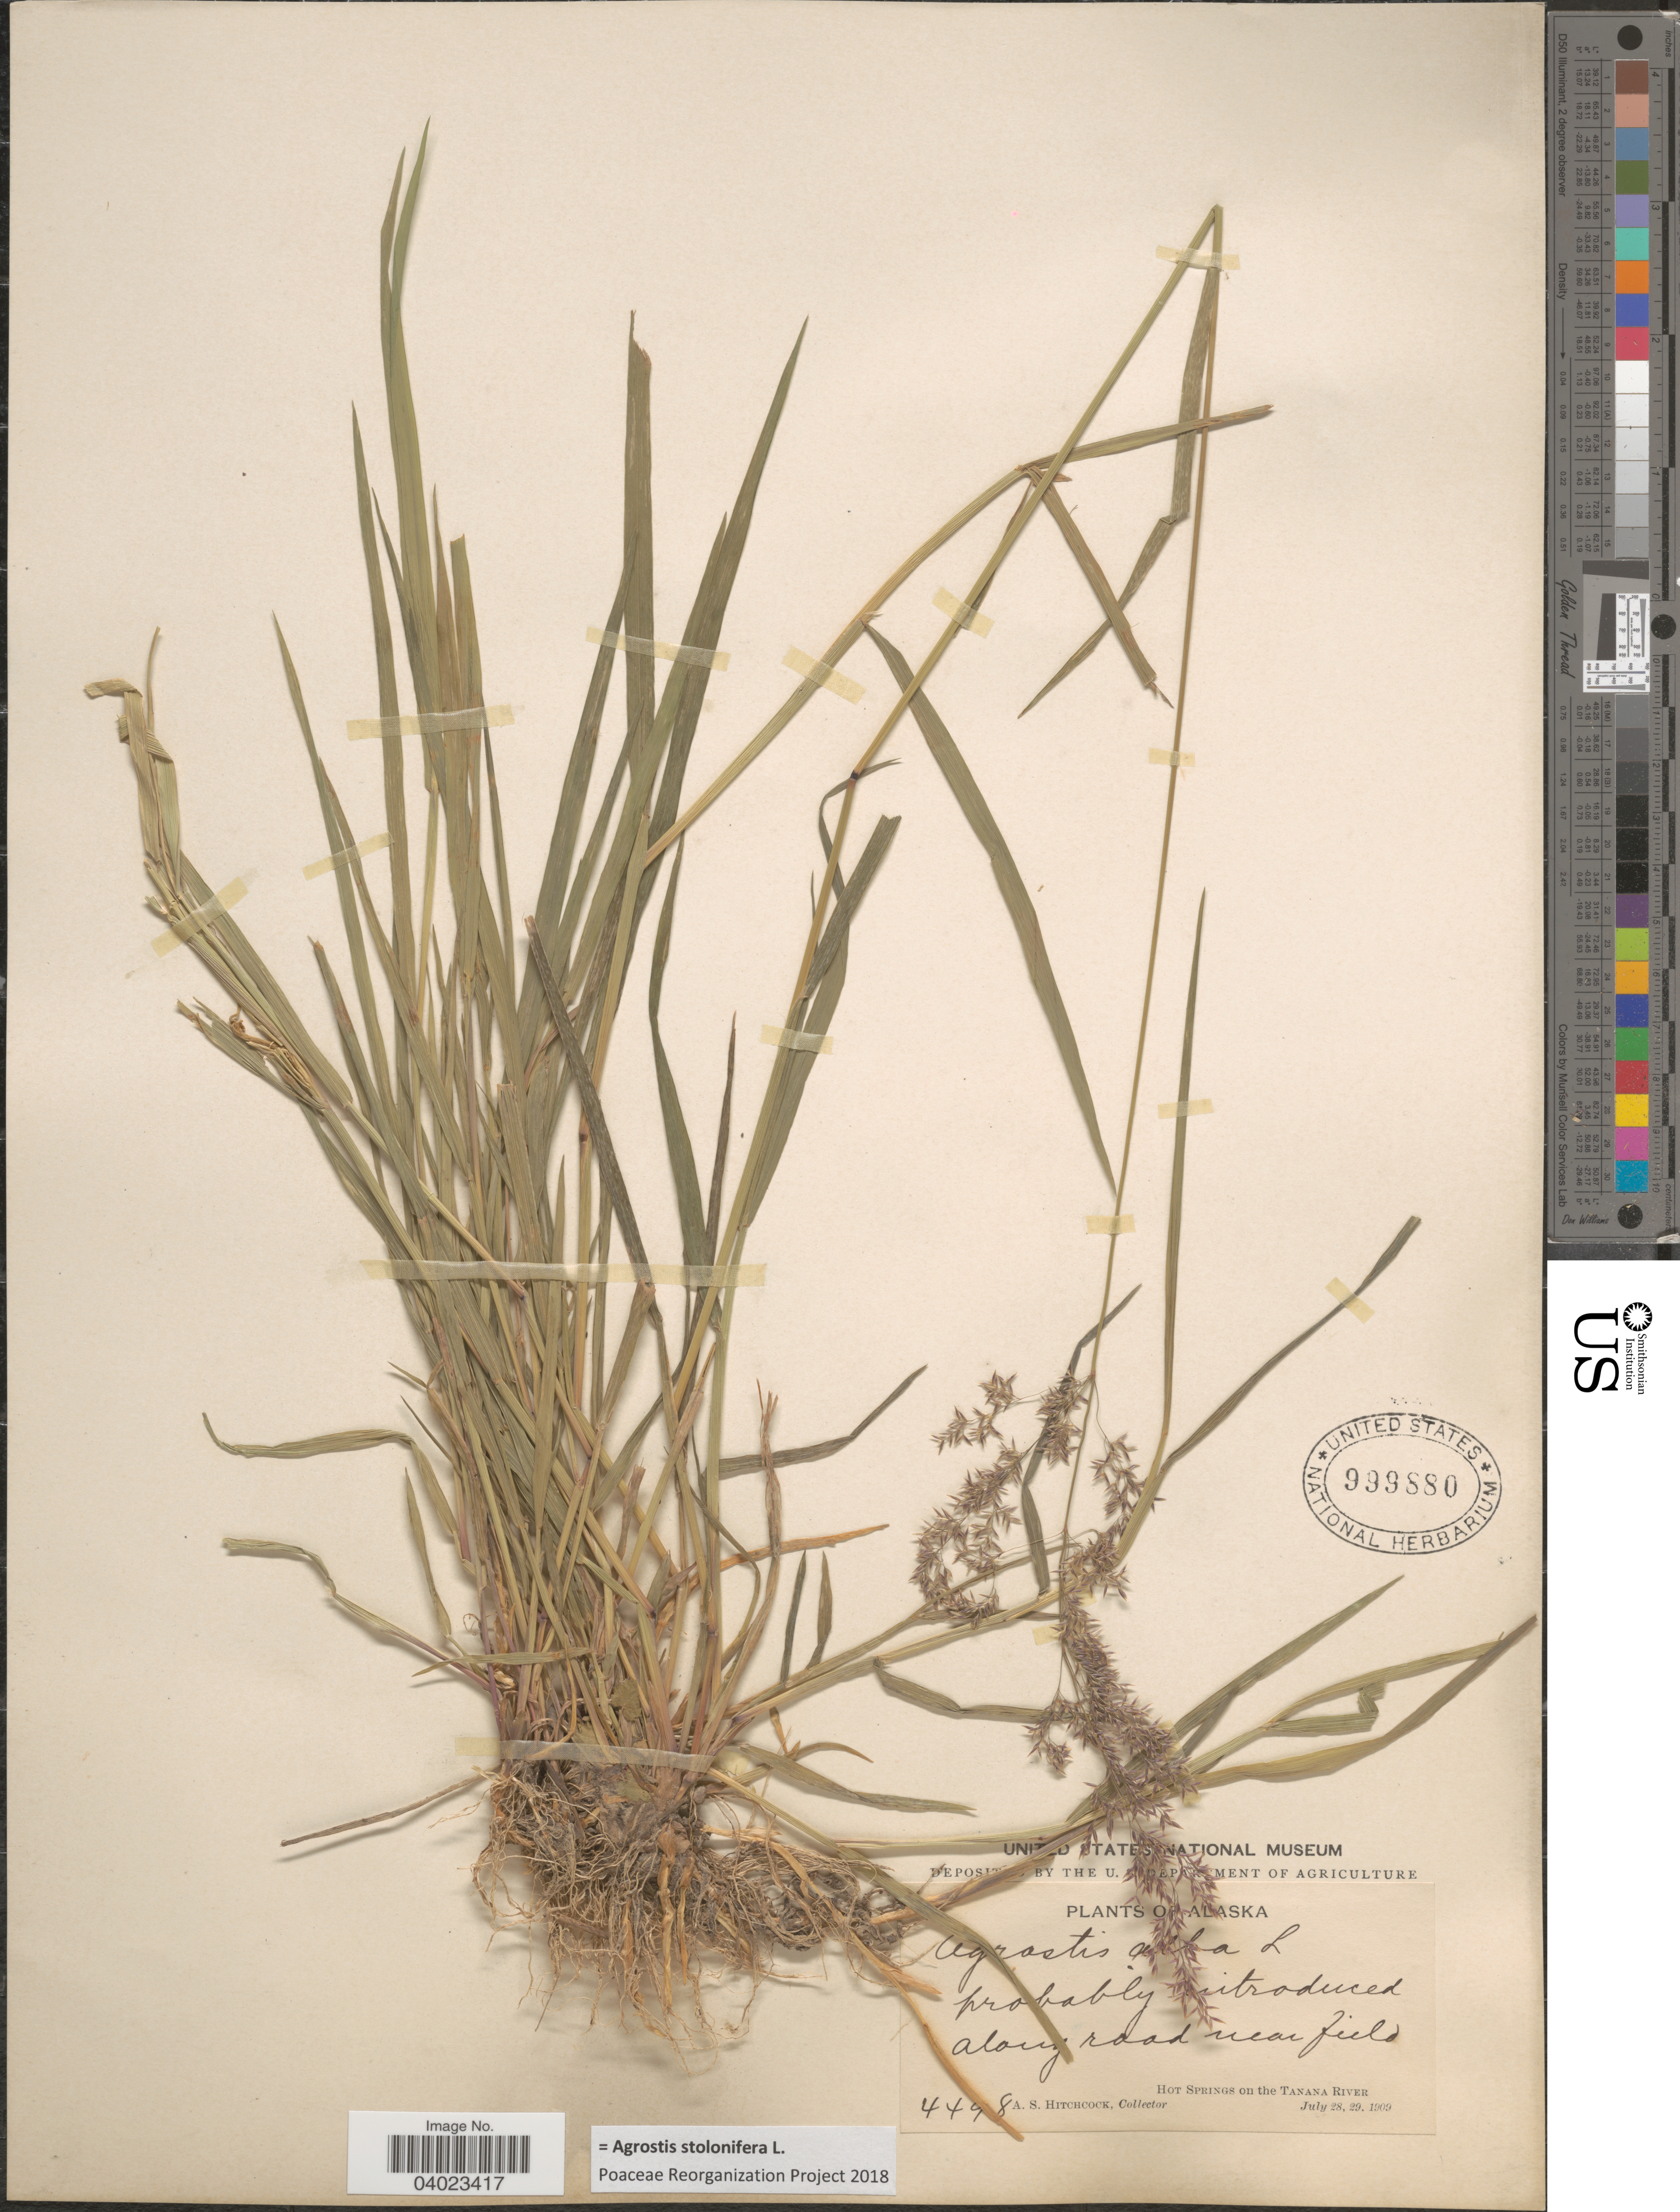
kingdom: Plantae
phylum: Tracheophyta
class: Liliopsida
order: Poales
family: Poaceae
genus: Agrostis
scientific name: Agrostis stolonifera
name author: L.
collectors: A. S. Hitchcock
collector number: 4498*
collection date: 1909-07-28/1909-07-29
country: United States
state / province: Alaska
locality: Along road near field. Hot Springs on the Tanana River.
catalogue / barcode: US 999880